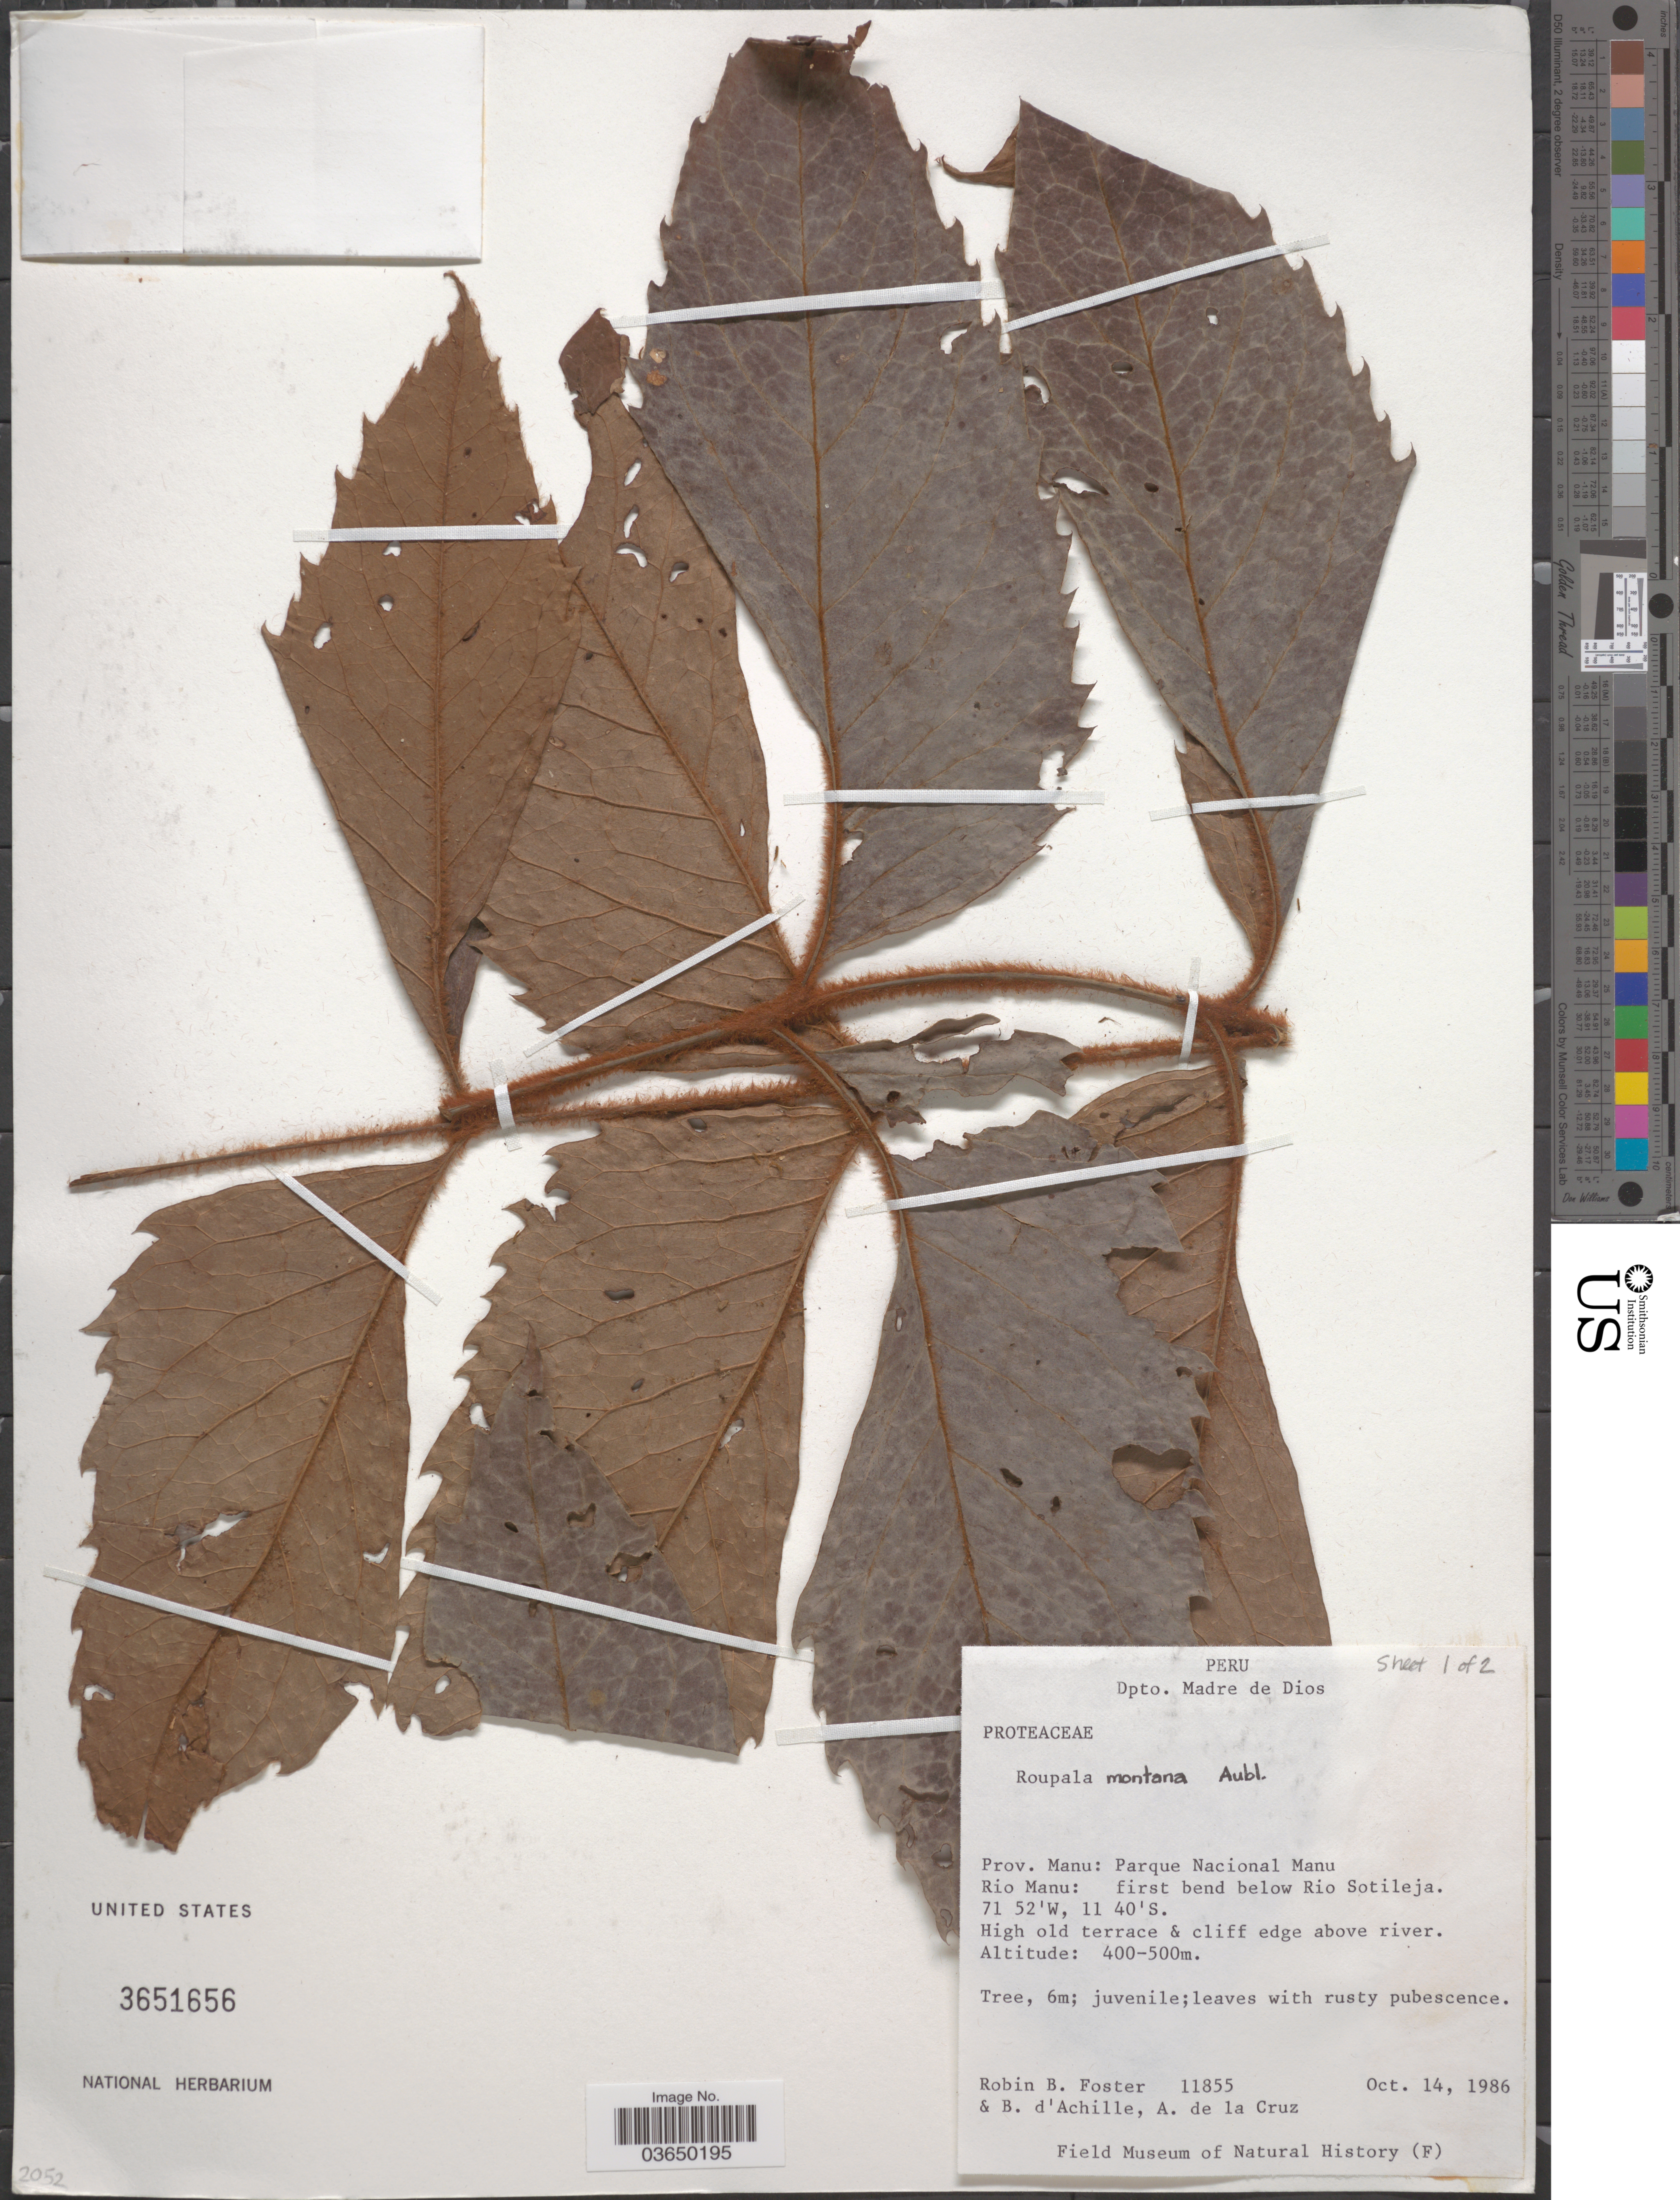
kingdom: Plantae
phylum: Tracheophyta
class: Magnoliopsida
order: Proteales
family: Proteaceae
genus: Roupala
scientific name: Roupala montana var. montana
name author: Aubl.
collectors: R. B. Foster, B. d'Achille & A. de la Cruz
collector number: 11855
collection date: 1986-10-14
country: Peru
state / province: Madre de Dios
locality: Dpto. Madre de Dios. Prov. Manu: Parque Nacional Manu Rio Manu: first bend below Rio Sotileja.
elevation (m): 400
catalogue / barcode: US 3651656